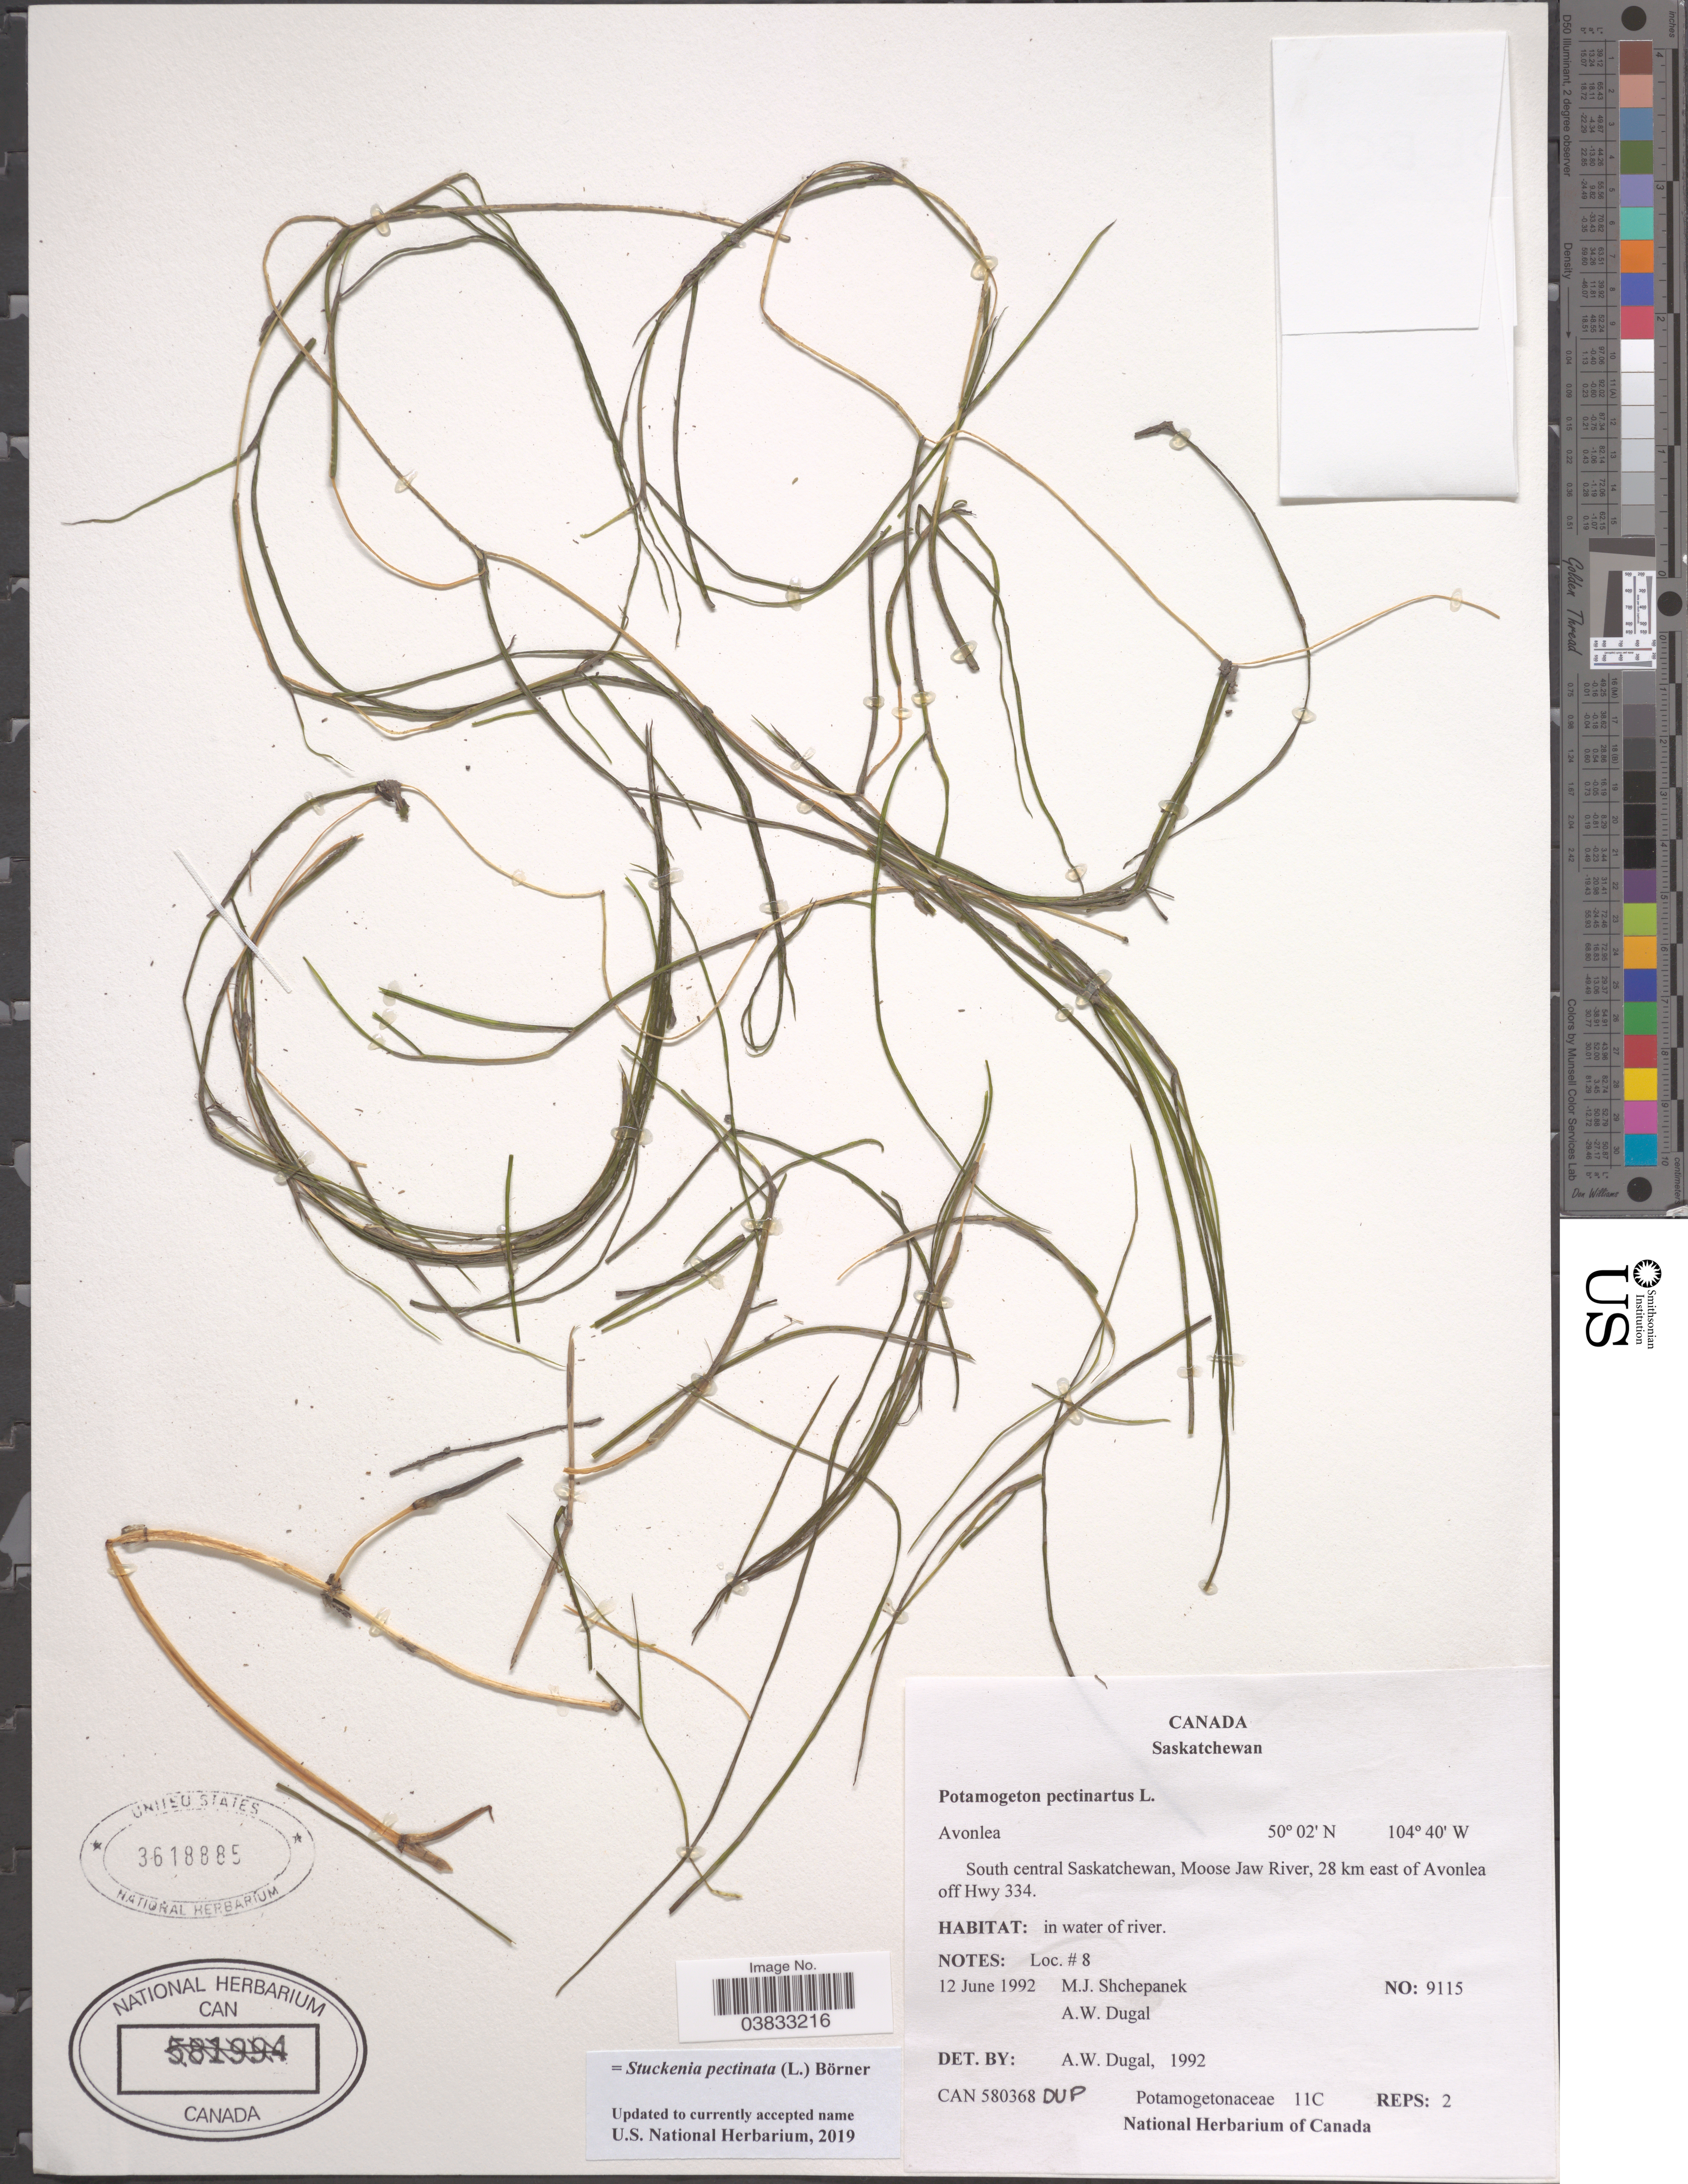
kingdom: Plantae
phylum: Tracheophyta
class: Liliopsida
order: Alismatales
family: Potamogetonaceae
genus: Stuckenia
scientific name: Stuckenia pectinata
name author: (L.) Börner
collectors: M. Shchepanek & A. Dugal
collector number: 9115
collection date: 1992-06-12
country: Canada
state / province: Saskatchewan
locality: South central Saskatchewan, Moose Jaw River, 28 km east of Avonlea off Hwy 334.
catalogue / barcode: US 3618885